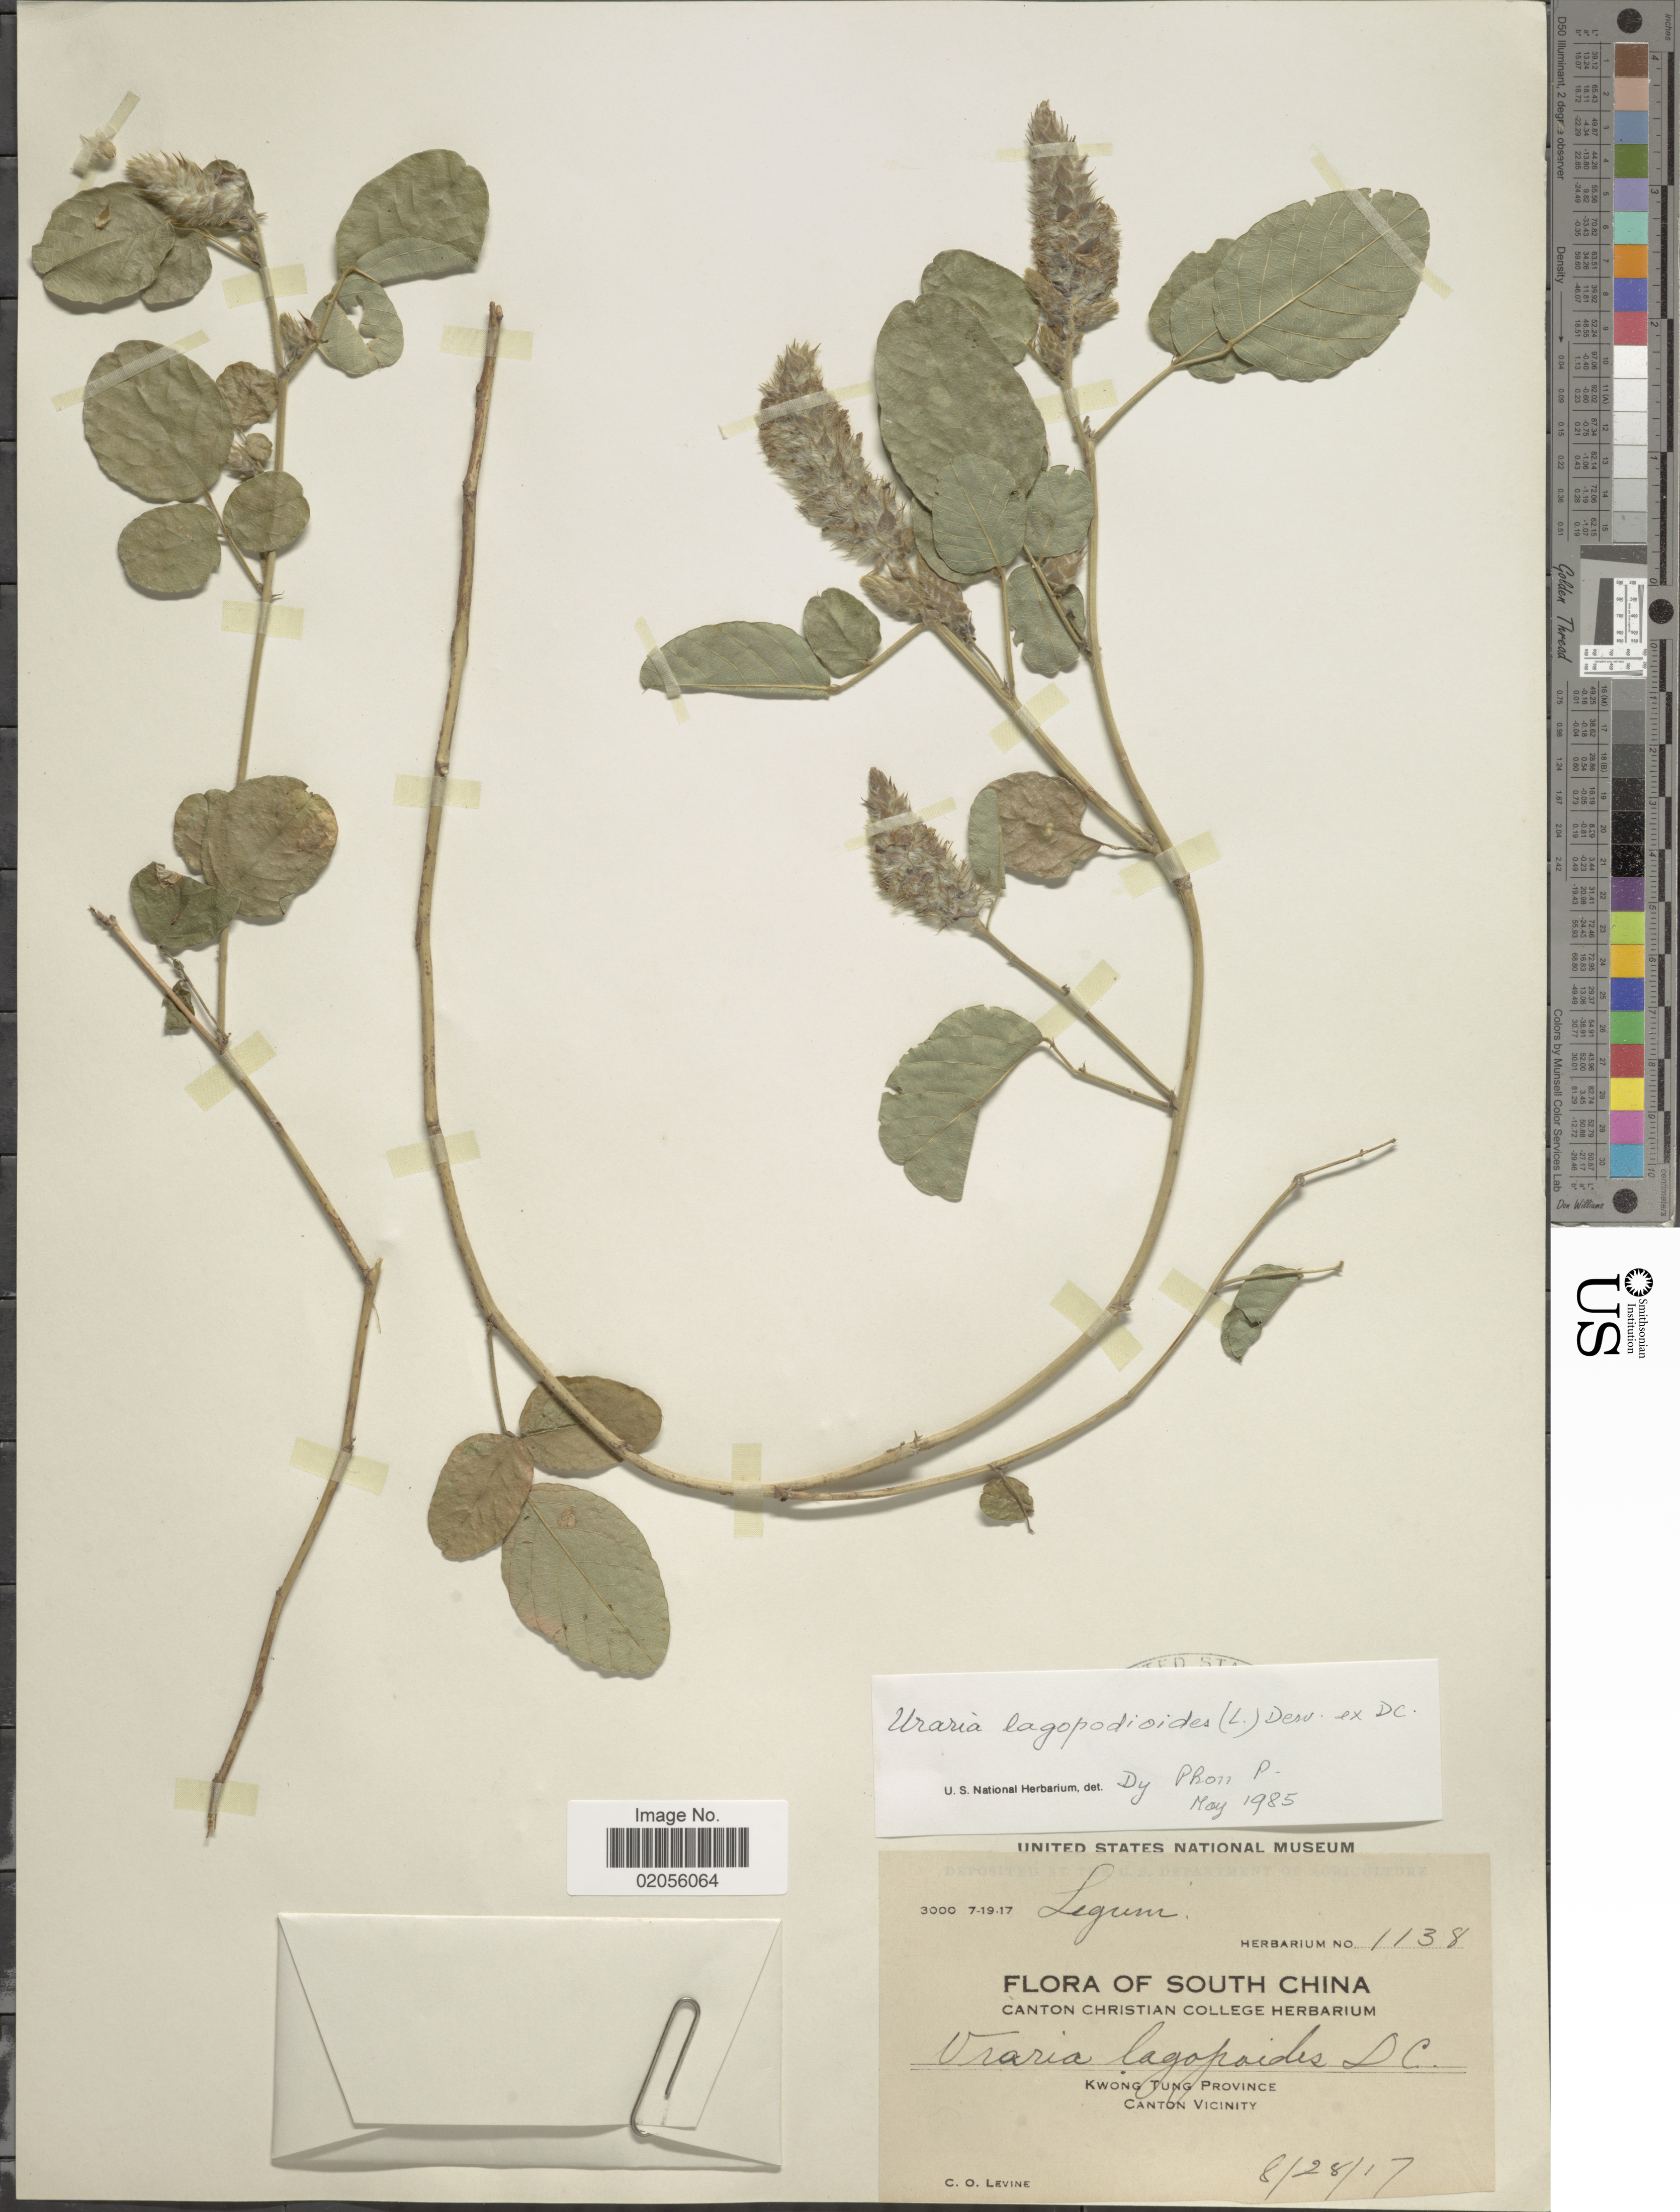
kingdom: Plantae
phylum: Tracheophyta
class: Magnoliopsida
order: Fabales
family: Fabaceae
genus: Uraria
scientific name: Uraria lagopodioides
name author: (L.) Desv. ex DC.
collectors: C. O. Levine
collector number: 1138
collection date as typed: Transcribed d/m/y: 28/8/17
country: China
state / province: Guangdong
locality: Kwong Tung Province. Canton Vicinity. South China